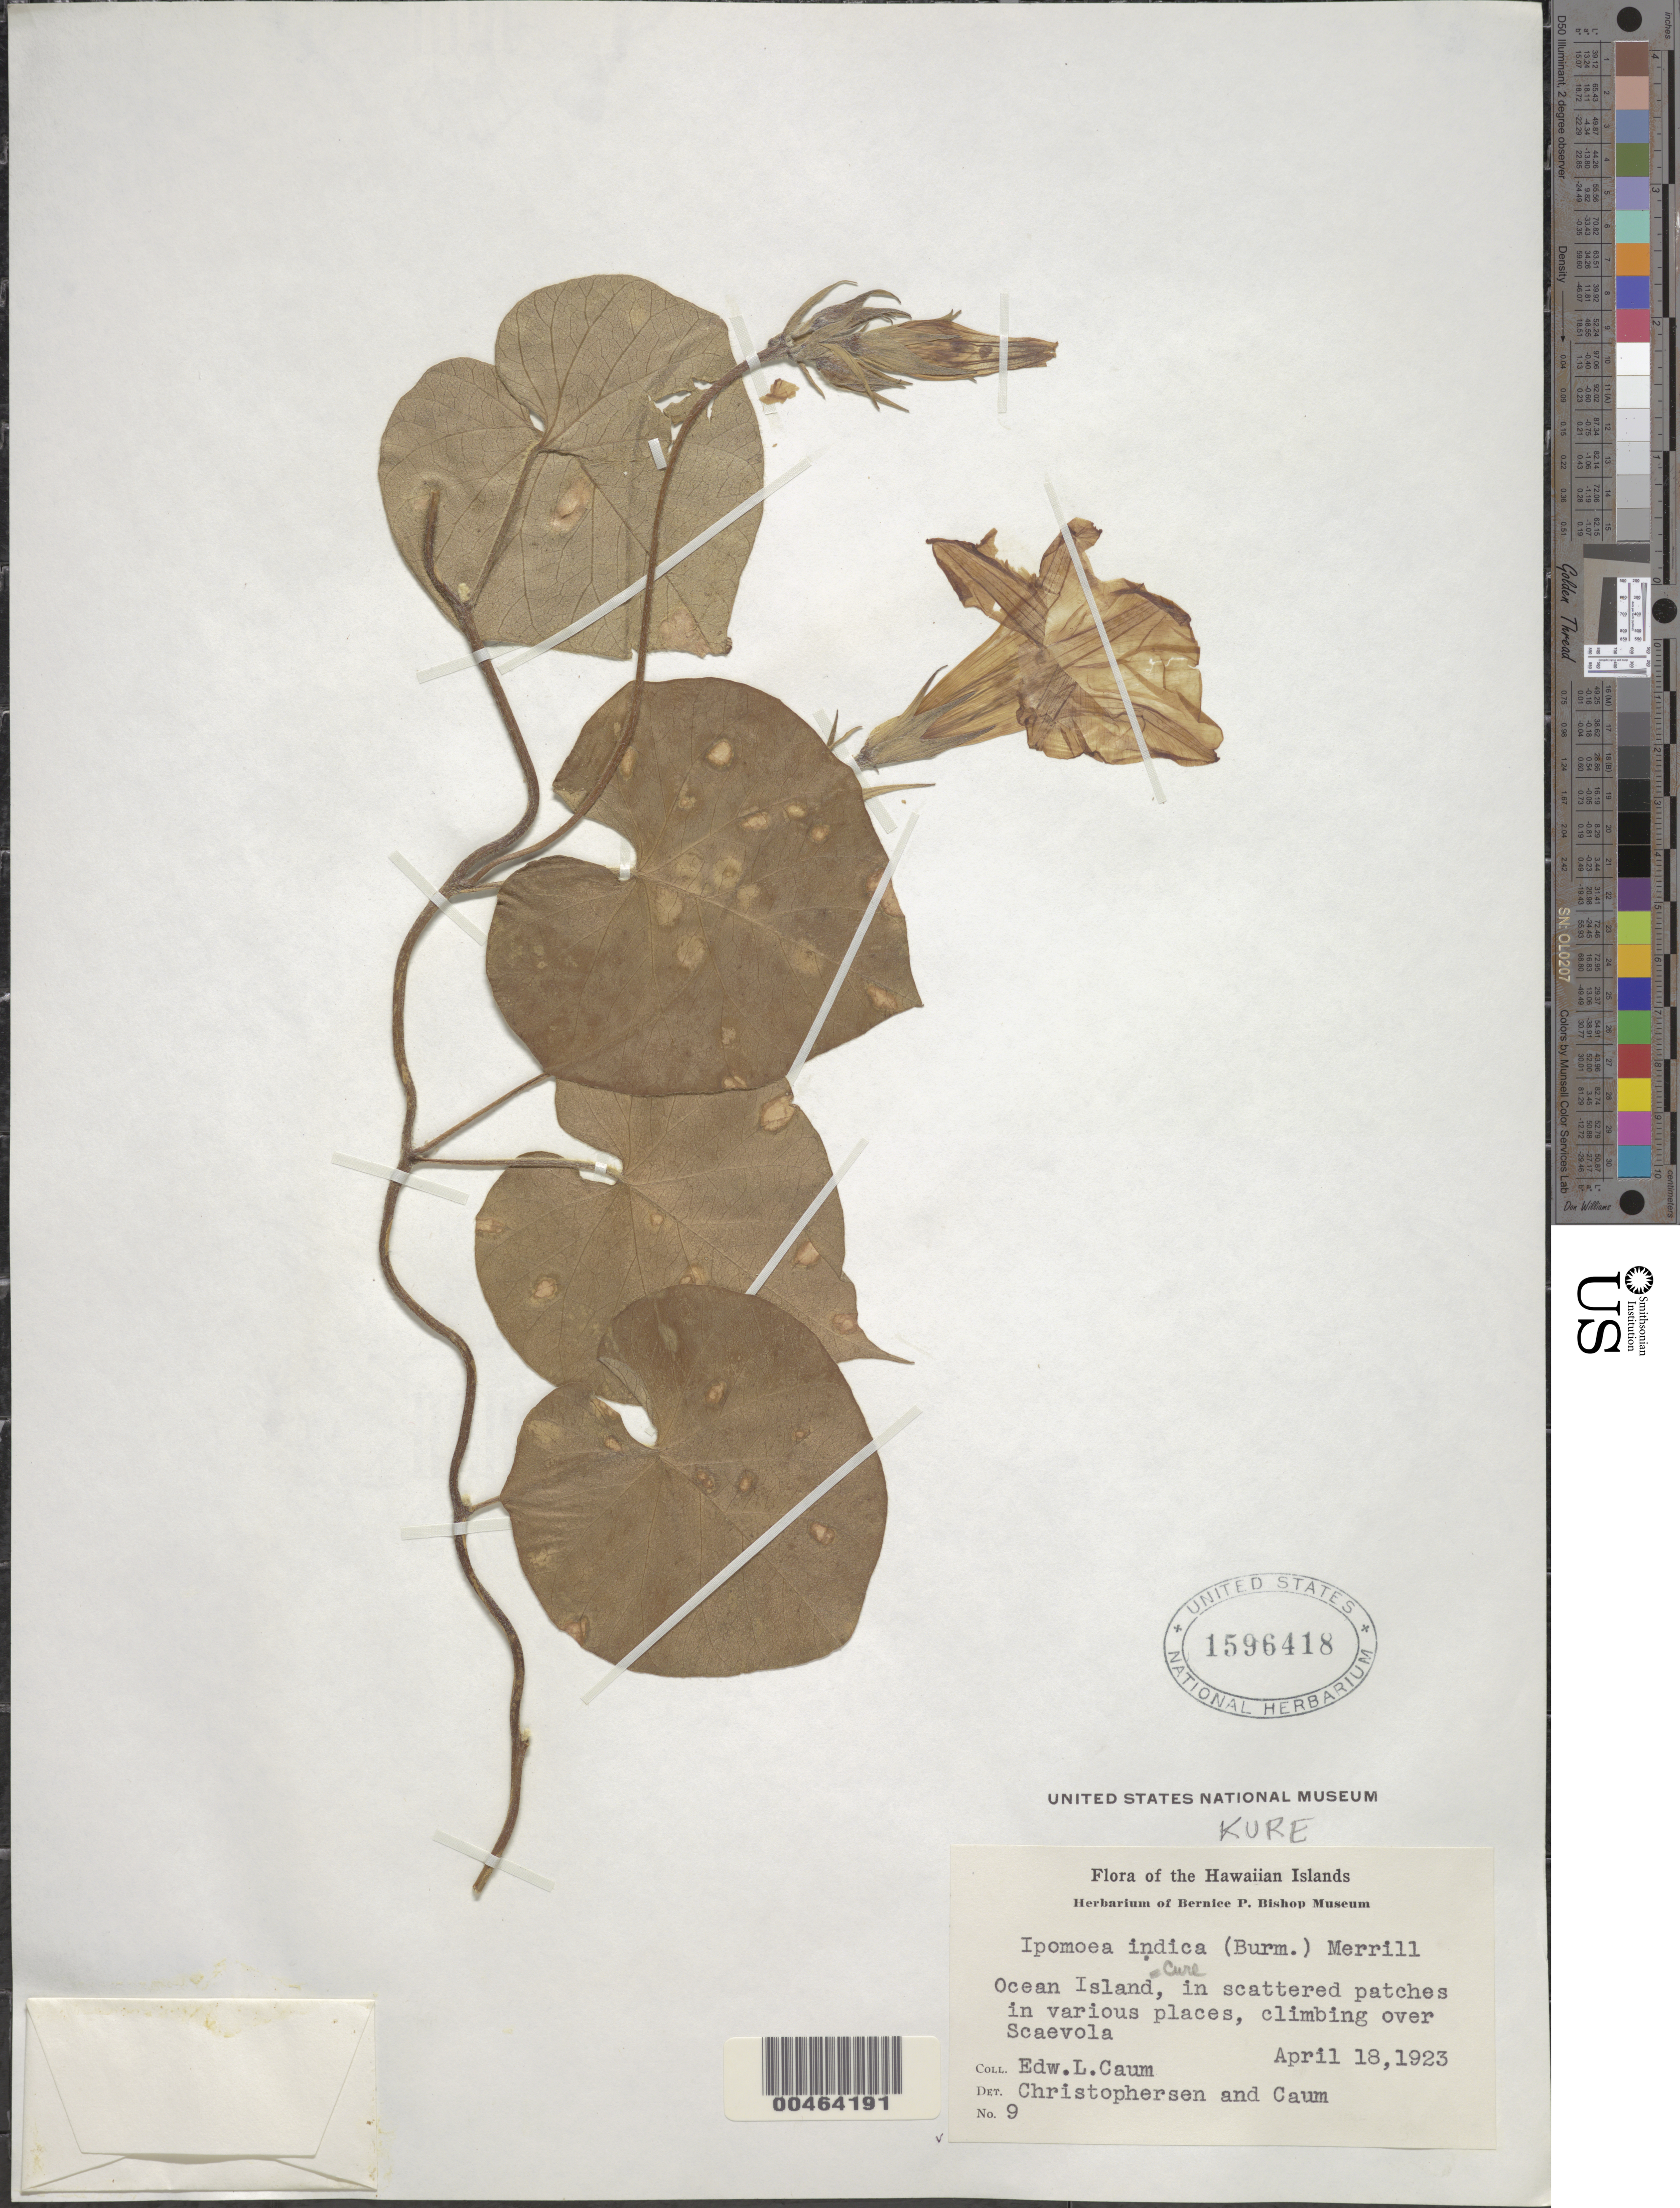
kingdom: Plantae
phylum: Tracheophyta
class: Magnoliopsida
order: Solanales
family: Convolvulaceae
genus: Ipomoea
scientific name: Ipomoea indica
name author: (Burm.) Merr.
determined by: Christophersen, Erling; Caum, E. L.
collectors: E. L. Caum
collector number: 9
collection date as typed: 18 Apr 1923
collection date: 1923-04-18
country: United States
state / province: Hawaii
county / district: Honolulu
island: Kure Atoll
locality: Kure [Ocean] Islet (= Cure), in various places.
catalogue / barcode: US 1596418